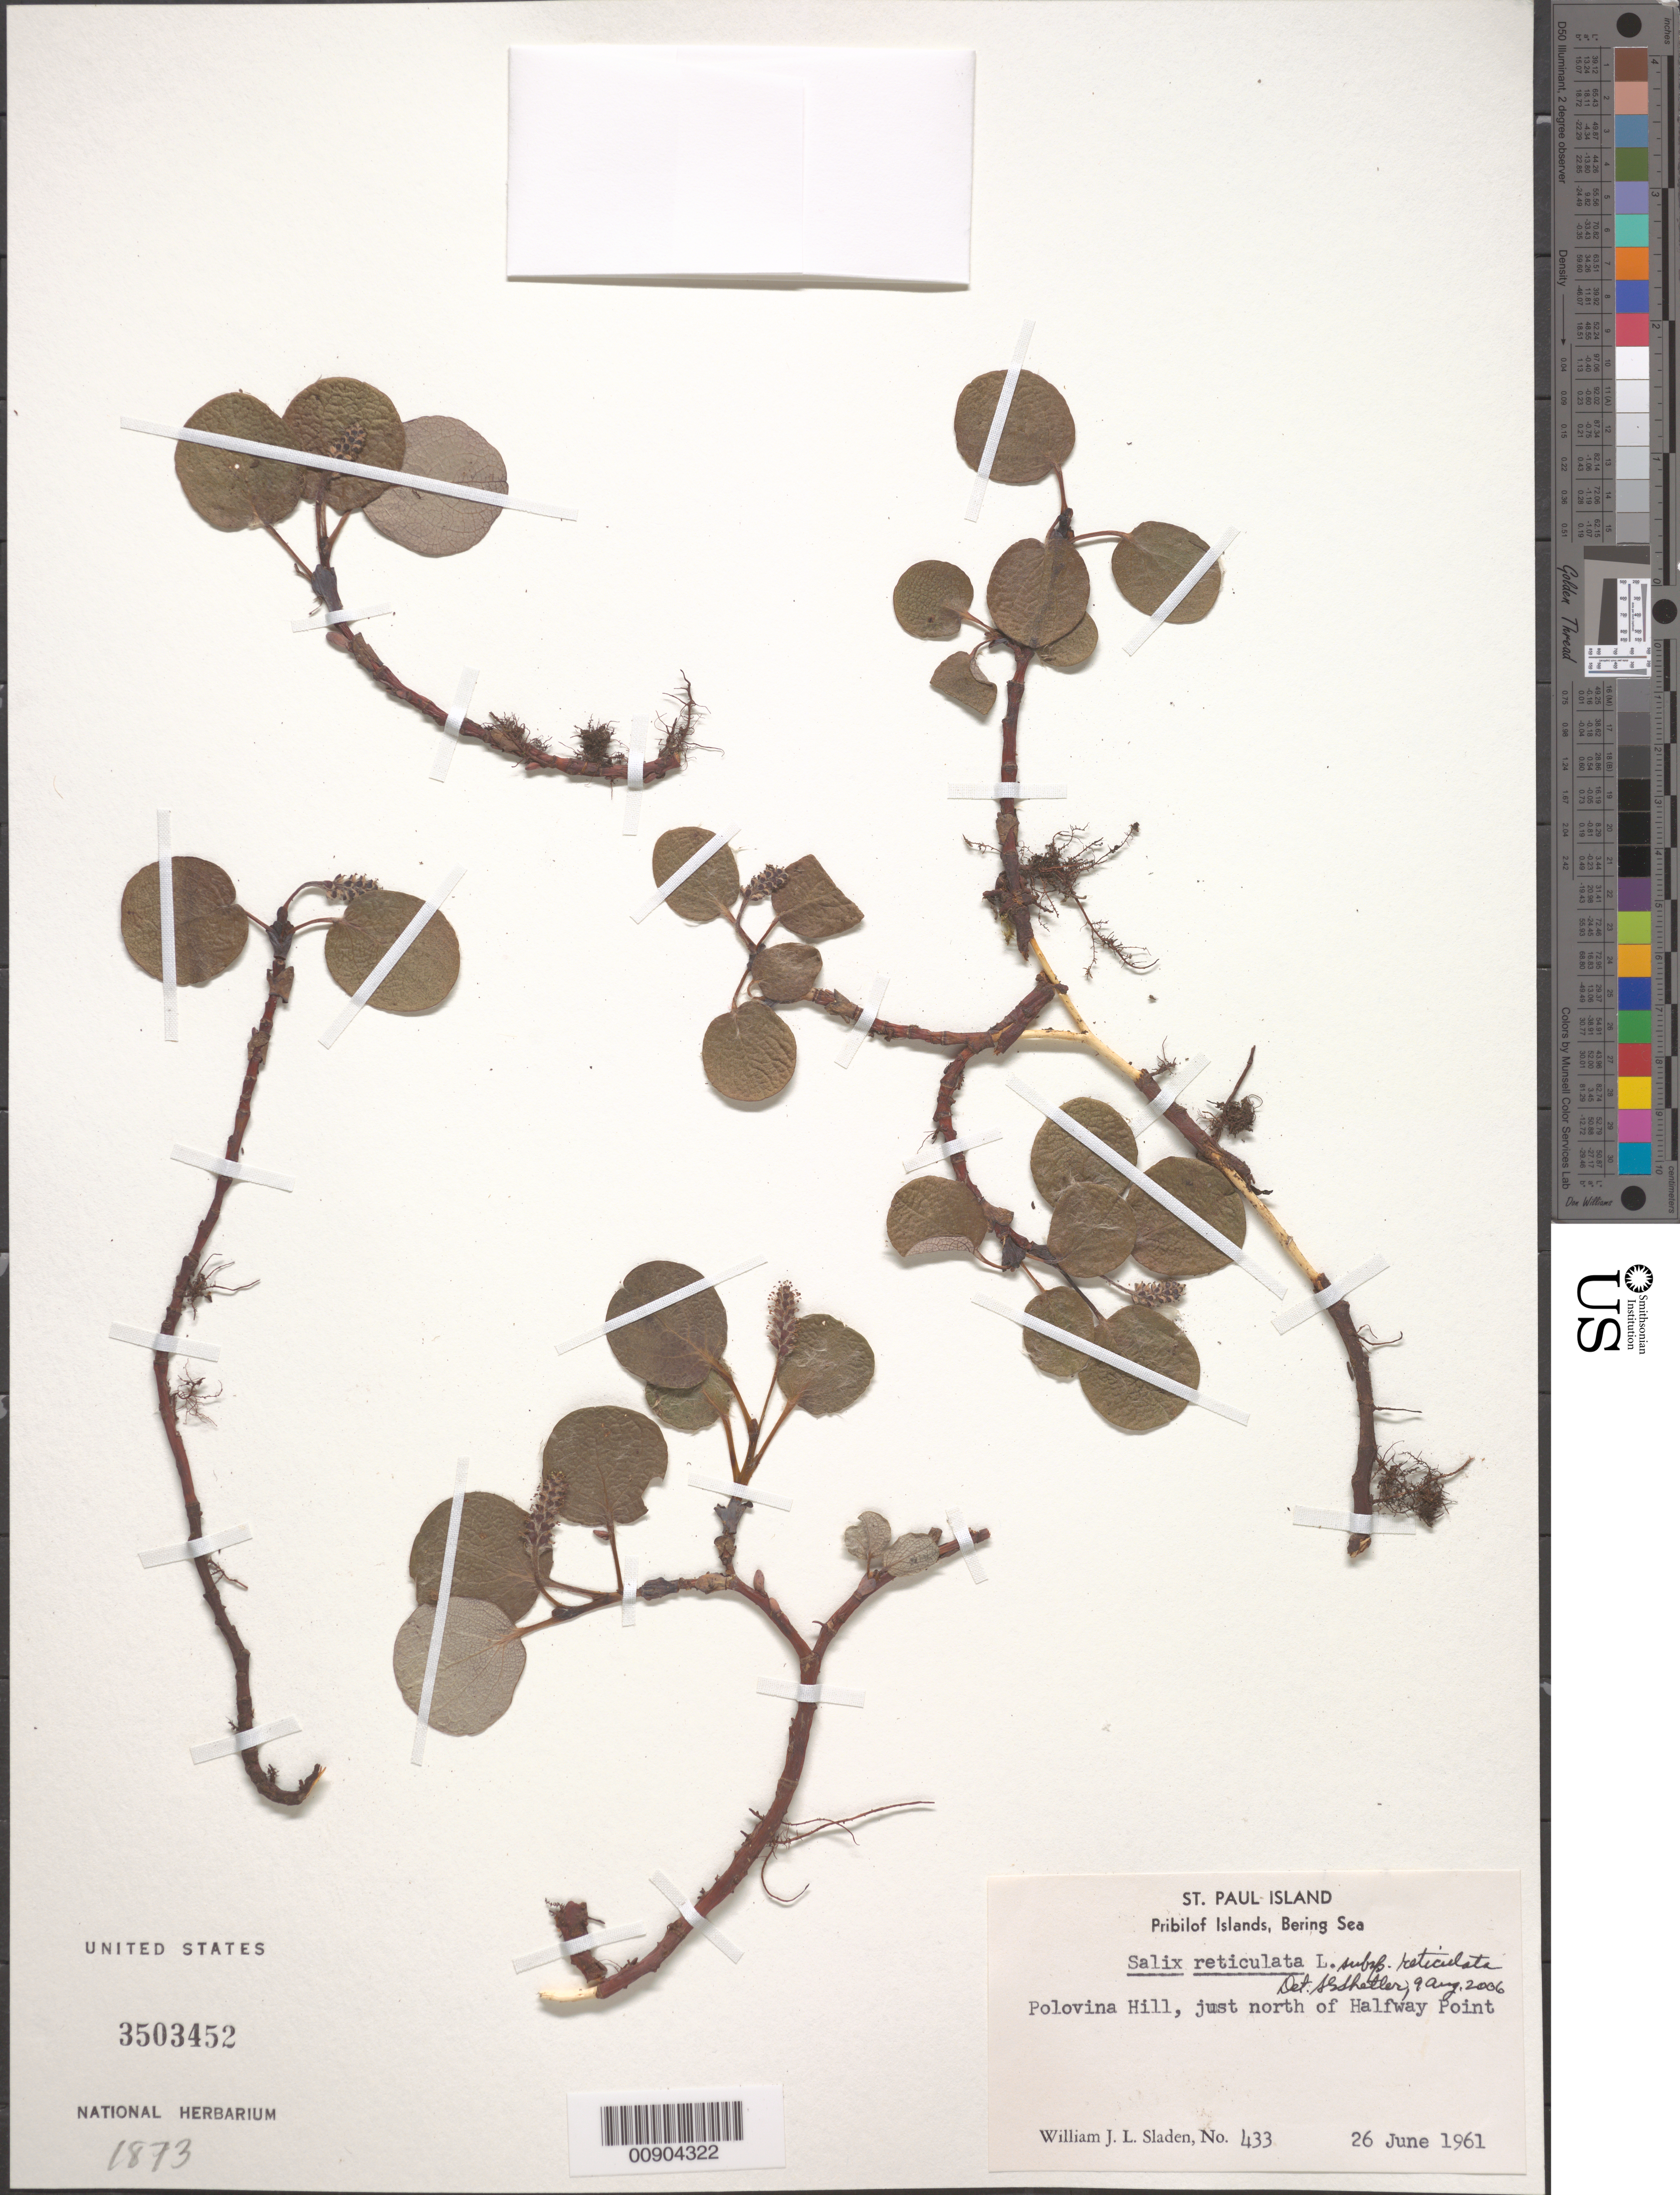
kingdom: Plantae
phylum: Tracheophyta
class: Magnoliopsida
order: Malpighiales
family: Salicaceae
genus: Salix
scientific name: Salix reticulata subsp. reticulata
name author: L.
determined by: Shetler, Stanwyn G., (US), NMNH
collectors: W. Sladen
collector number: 433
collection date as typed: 26 Jun 1961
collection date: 1961-06-26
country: United States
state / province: Alaska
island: St. Paul Island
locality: Polovina Hill, just north of Halfway Point., Bering Sea, Pribilof Islands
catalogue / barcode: US 3503452